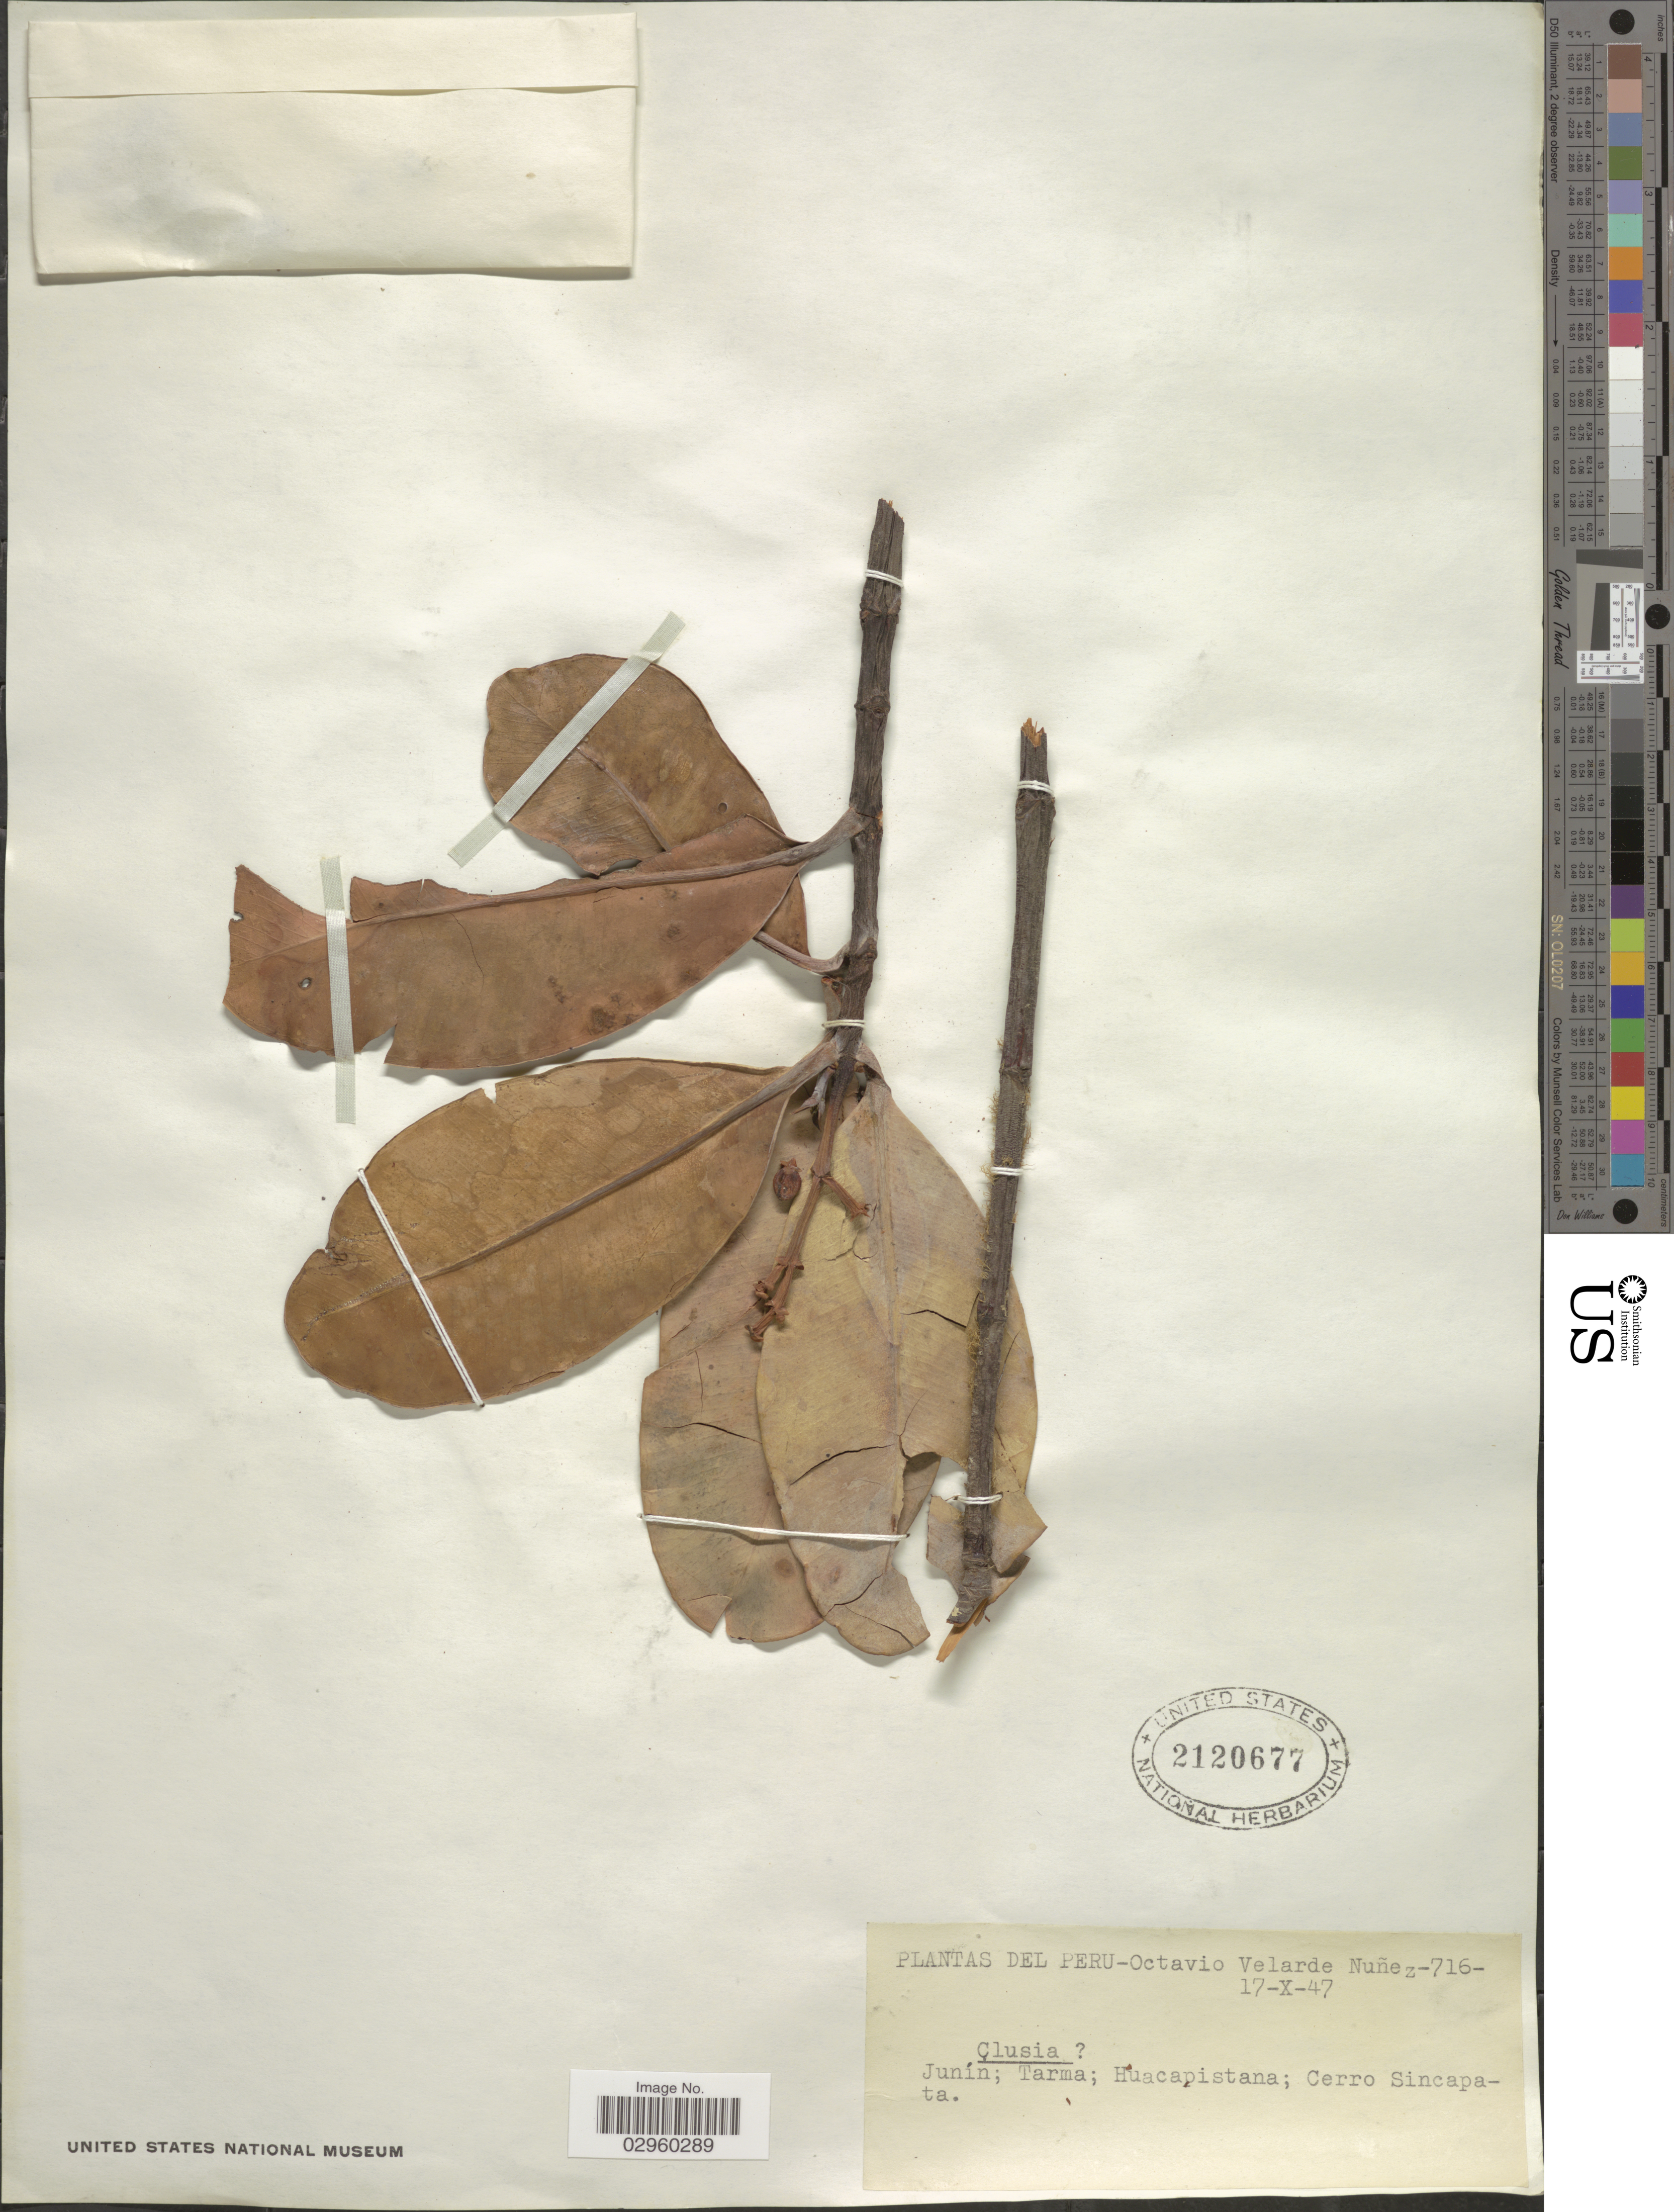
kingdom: Plantae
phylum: Tracheophyta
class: Magnoliopsida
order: Malpighiales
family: Clusiaceae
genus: Clusia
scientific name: Clusia sp.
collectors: O. Nuñez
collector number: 716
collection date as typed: Transcribed d/m/y: 17/10/47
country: Peru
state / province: Junín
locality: Tarma; Huacapistana; Cerro Sincapata.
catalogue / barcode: US 2120677